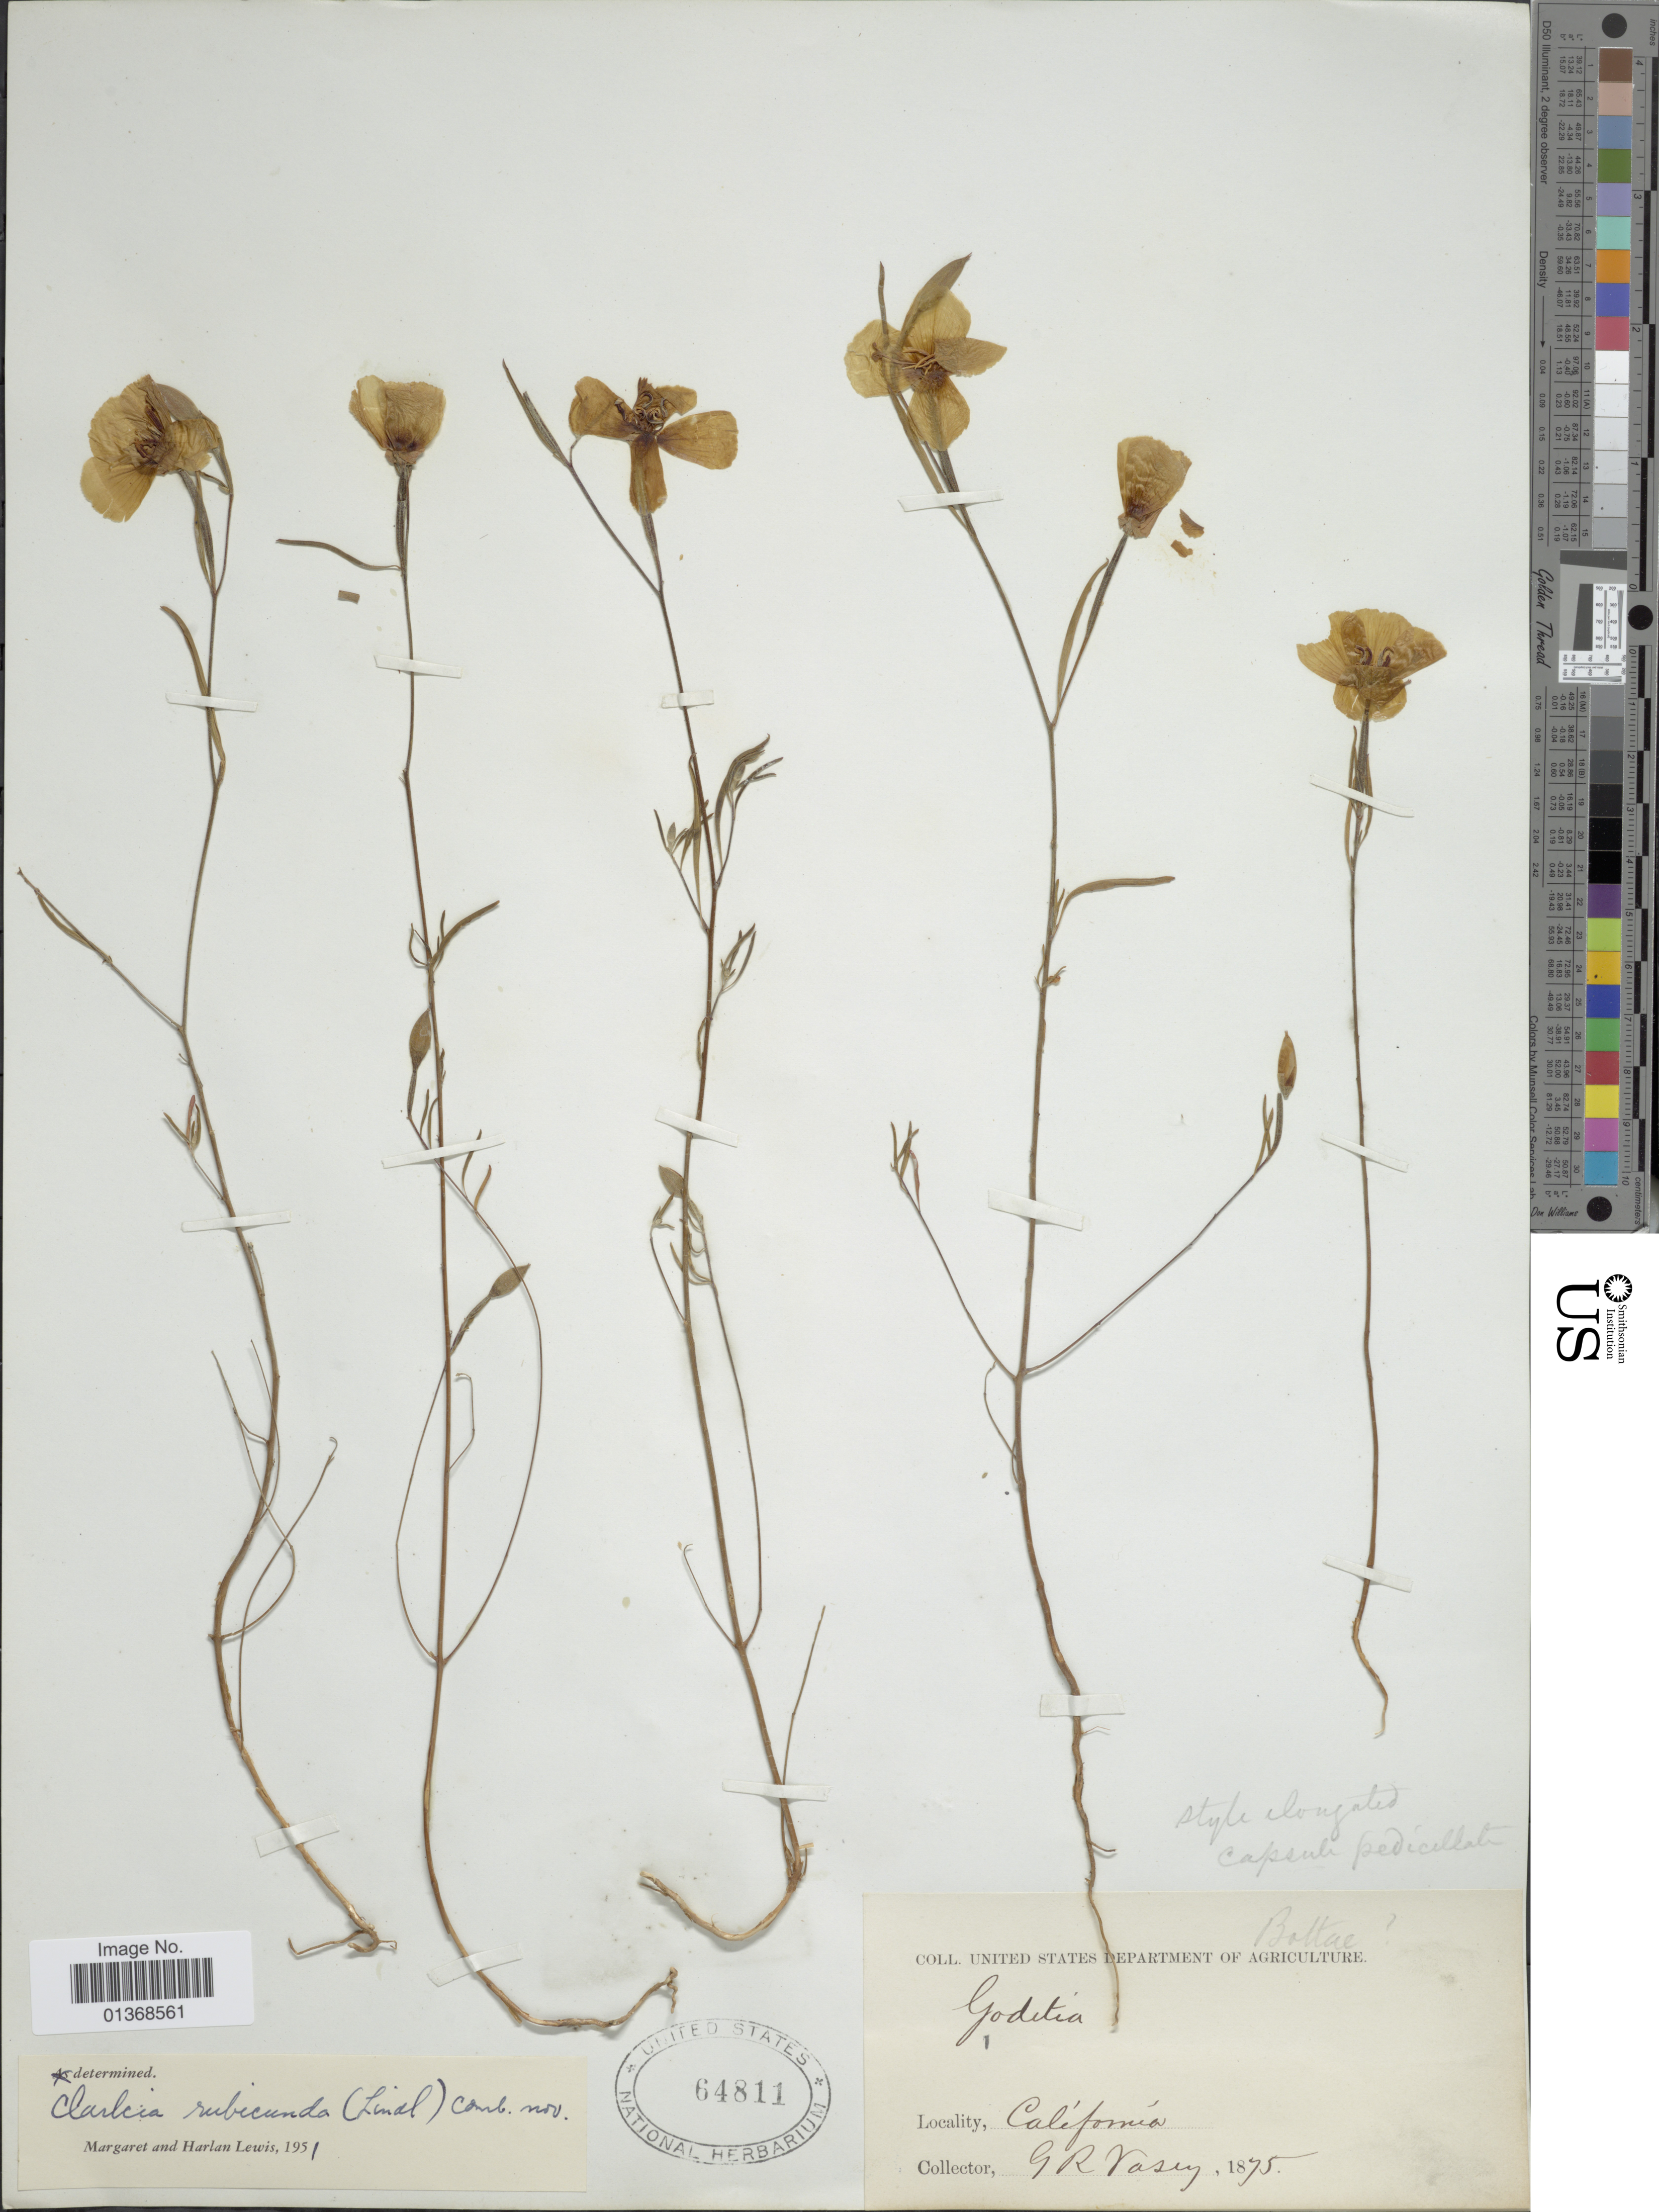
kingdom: Plantae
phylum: Tracheophyta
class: Magnoliopsida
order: Myrtales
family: Onagraceae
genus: Clarkia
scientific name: Clarkia rubicunda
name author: (Lindl.) F. H. Lewis & M.R. Lewis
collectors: G. R. Vasey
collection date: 1875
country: United States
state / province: California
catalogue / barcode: US 64811